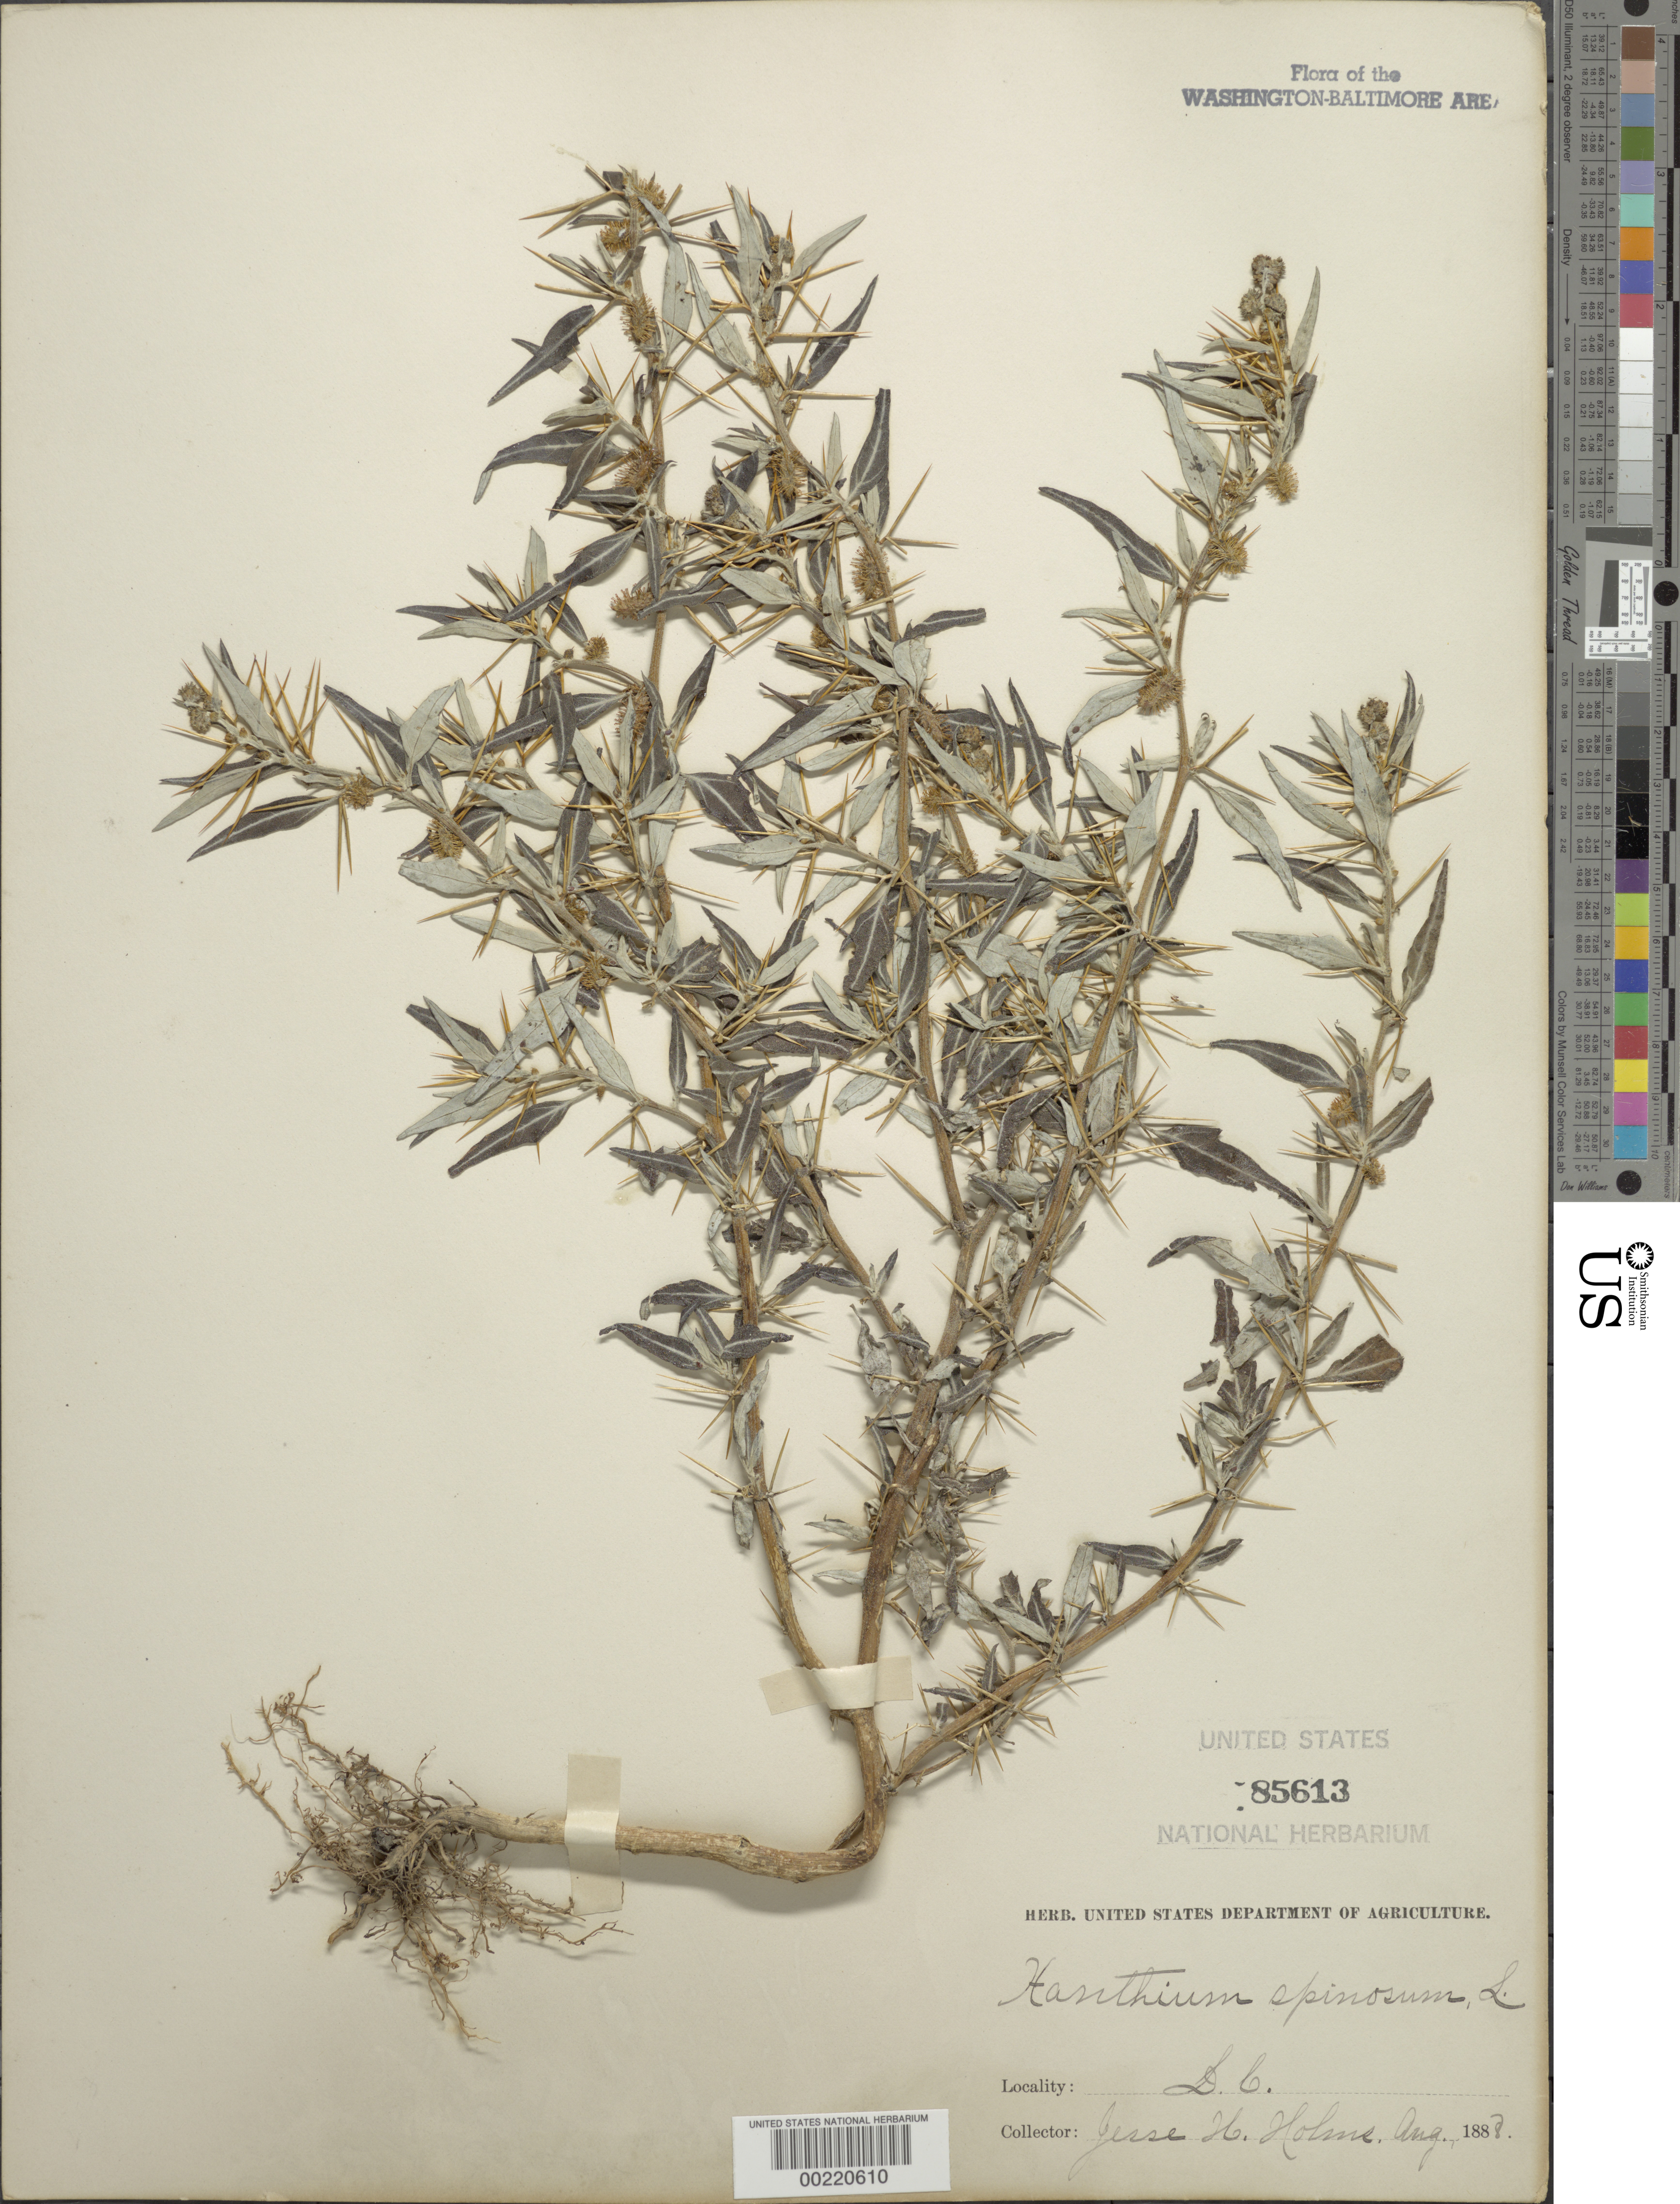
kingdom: Plantae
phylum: Tracheophyta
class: Magnoliopsida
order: Asterales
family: Asteraceae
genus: Xanthium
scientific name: Xanthium spinosum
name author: L.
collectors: J. H. Holms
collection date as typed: Aug 1888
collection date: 1888-08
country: United States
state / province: District of Columbia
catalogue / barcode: US 85613